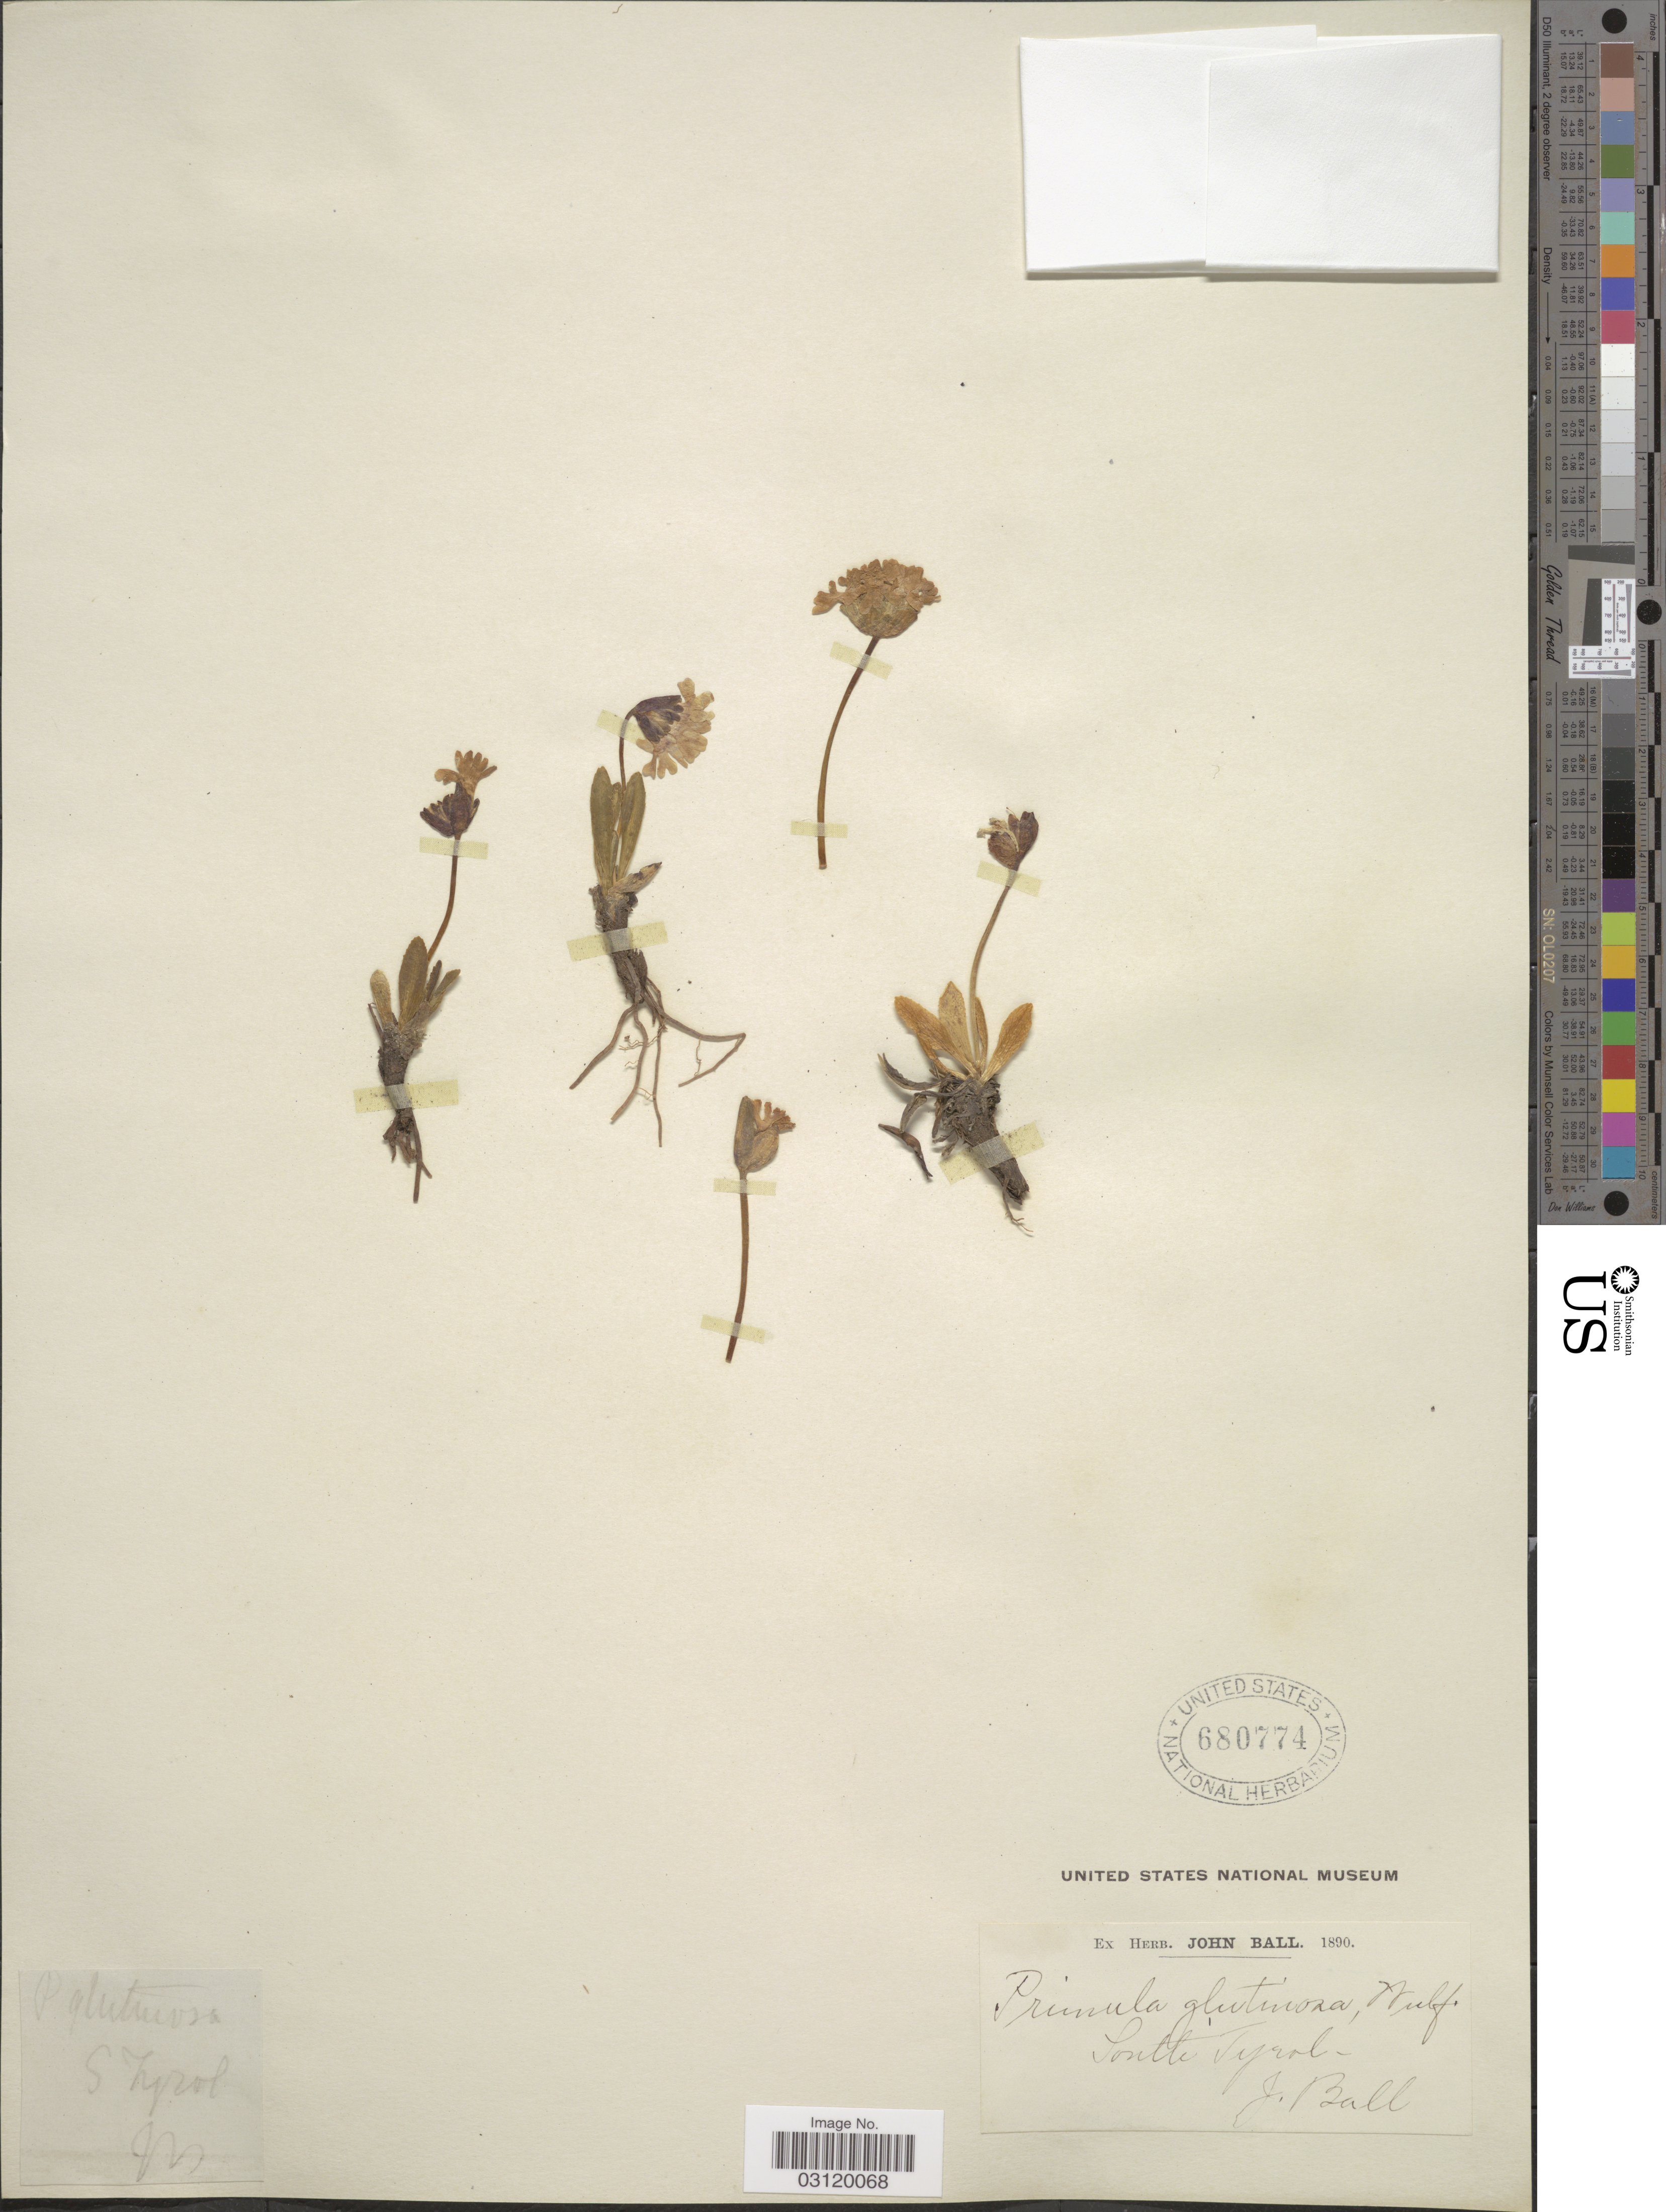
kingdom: Plantae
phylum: Tracheophyta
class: Magnoliopsida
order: Ericales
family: Primulaceae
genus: Primula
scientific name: Primula glutinosa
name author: Wulfen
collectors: J. Ball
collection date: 1890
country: Austria / Italy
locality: South Tyrol.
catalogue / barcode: US 680774